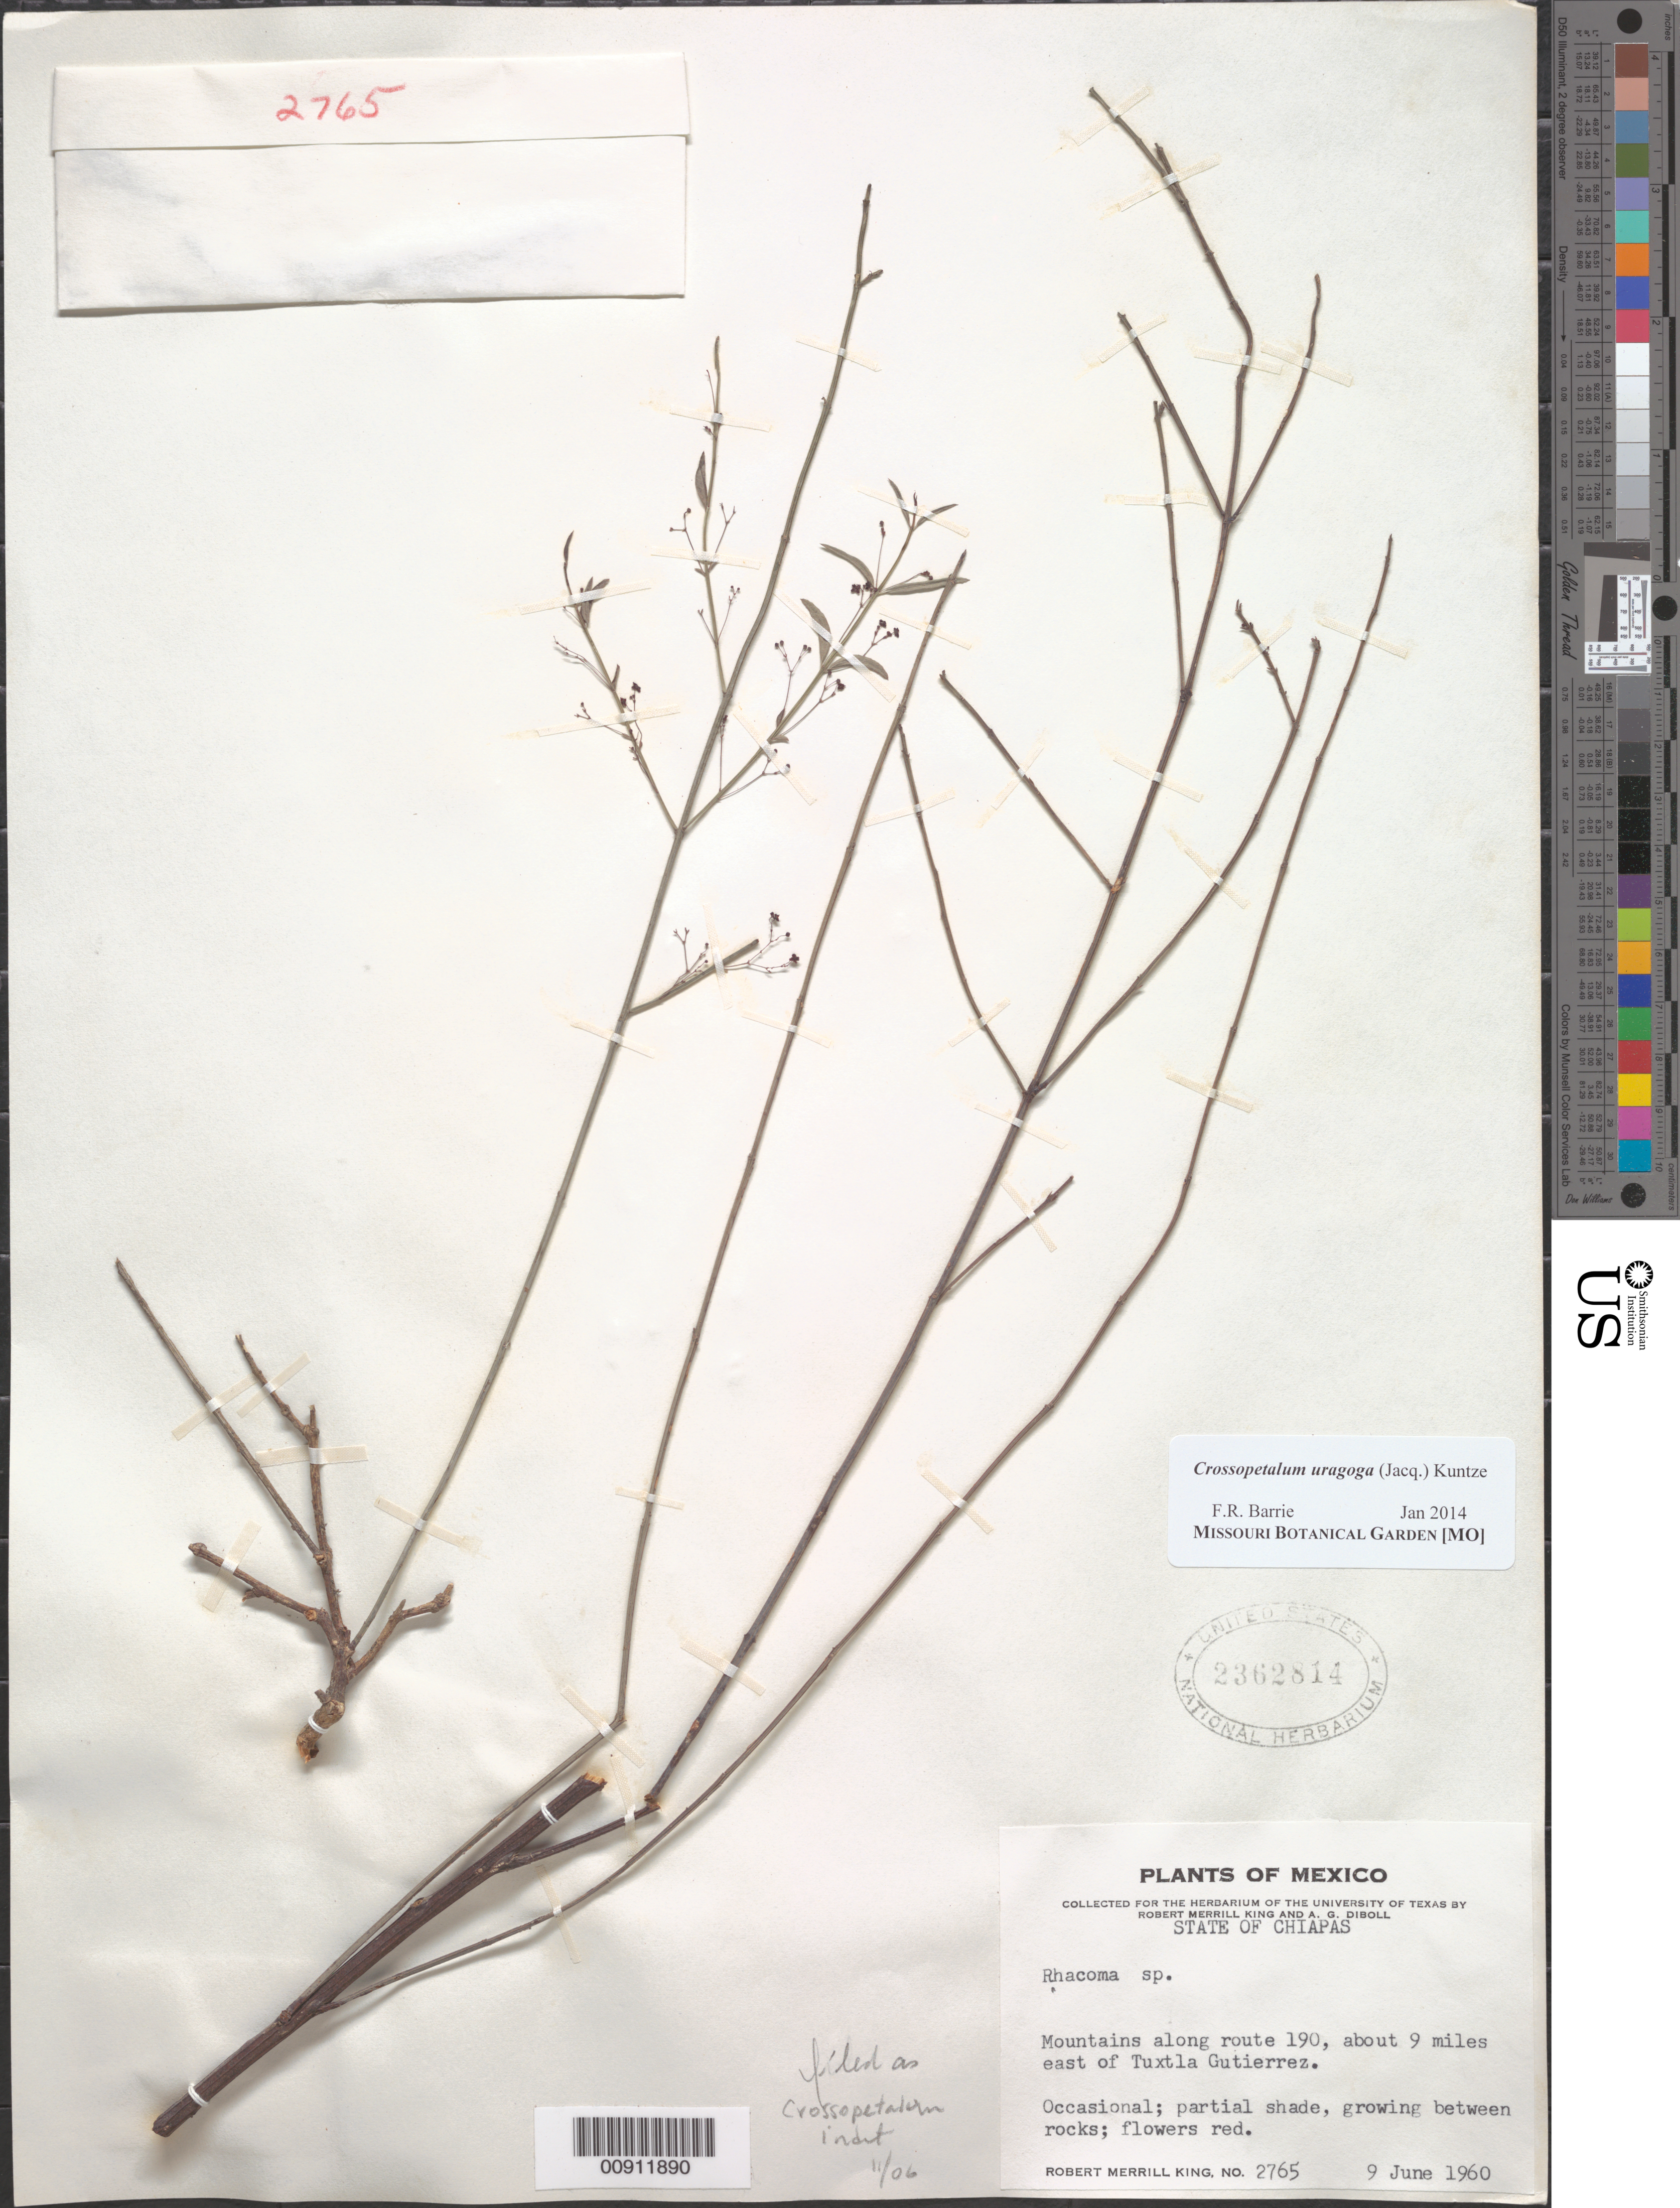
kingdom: Plantae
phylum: Tracheophyta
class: Magnoliopsida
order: Celastrales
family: Celastraceae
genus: Crossopetalum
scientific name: Crossopetalum uragoga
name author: (Jacq.) Kuntze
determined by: Barrie, F. R.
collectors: R. M. King & A. Diboll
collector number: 2765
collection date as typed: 09 Jun 1960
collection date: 1960-06-09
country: Mexico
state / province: Chiapas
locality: Mountains along route 190, about 9 miles east of Tuxtla Gutiérrez, Chiapas.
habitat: Partial shade, growing between rocks.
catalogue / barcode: US 2362814